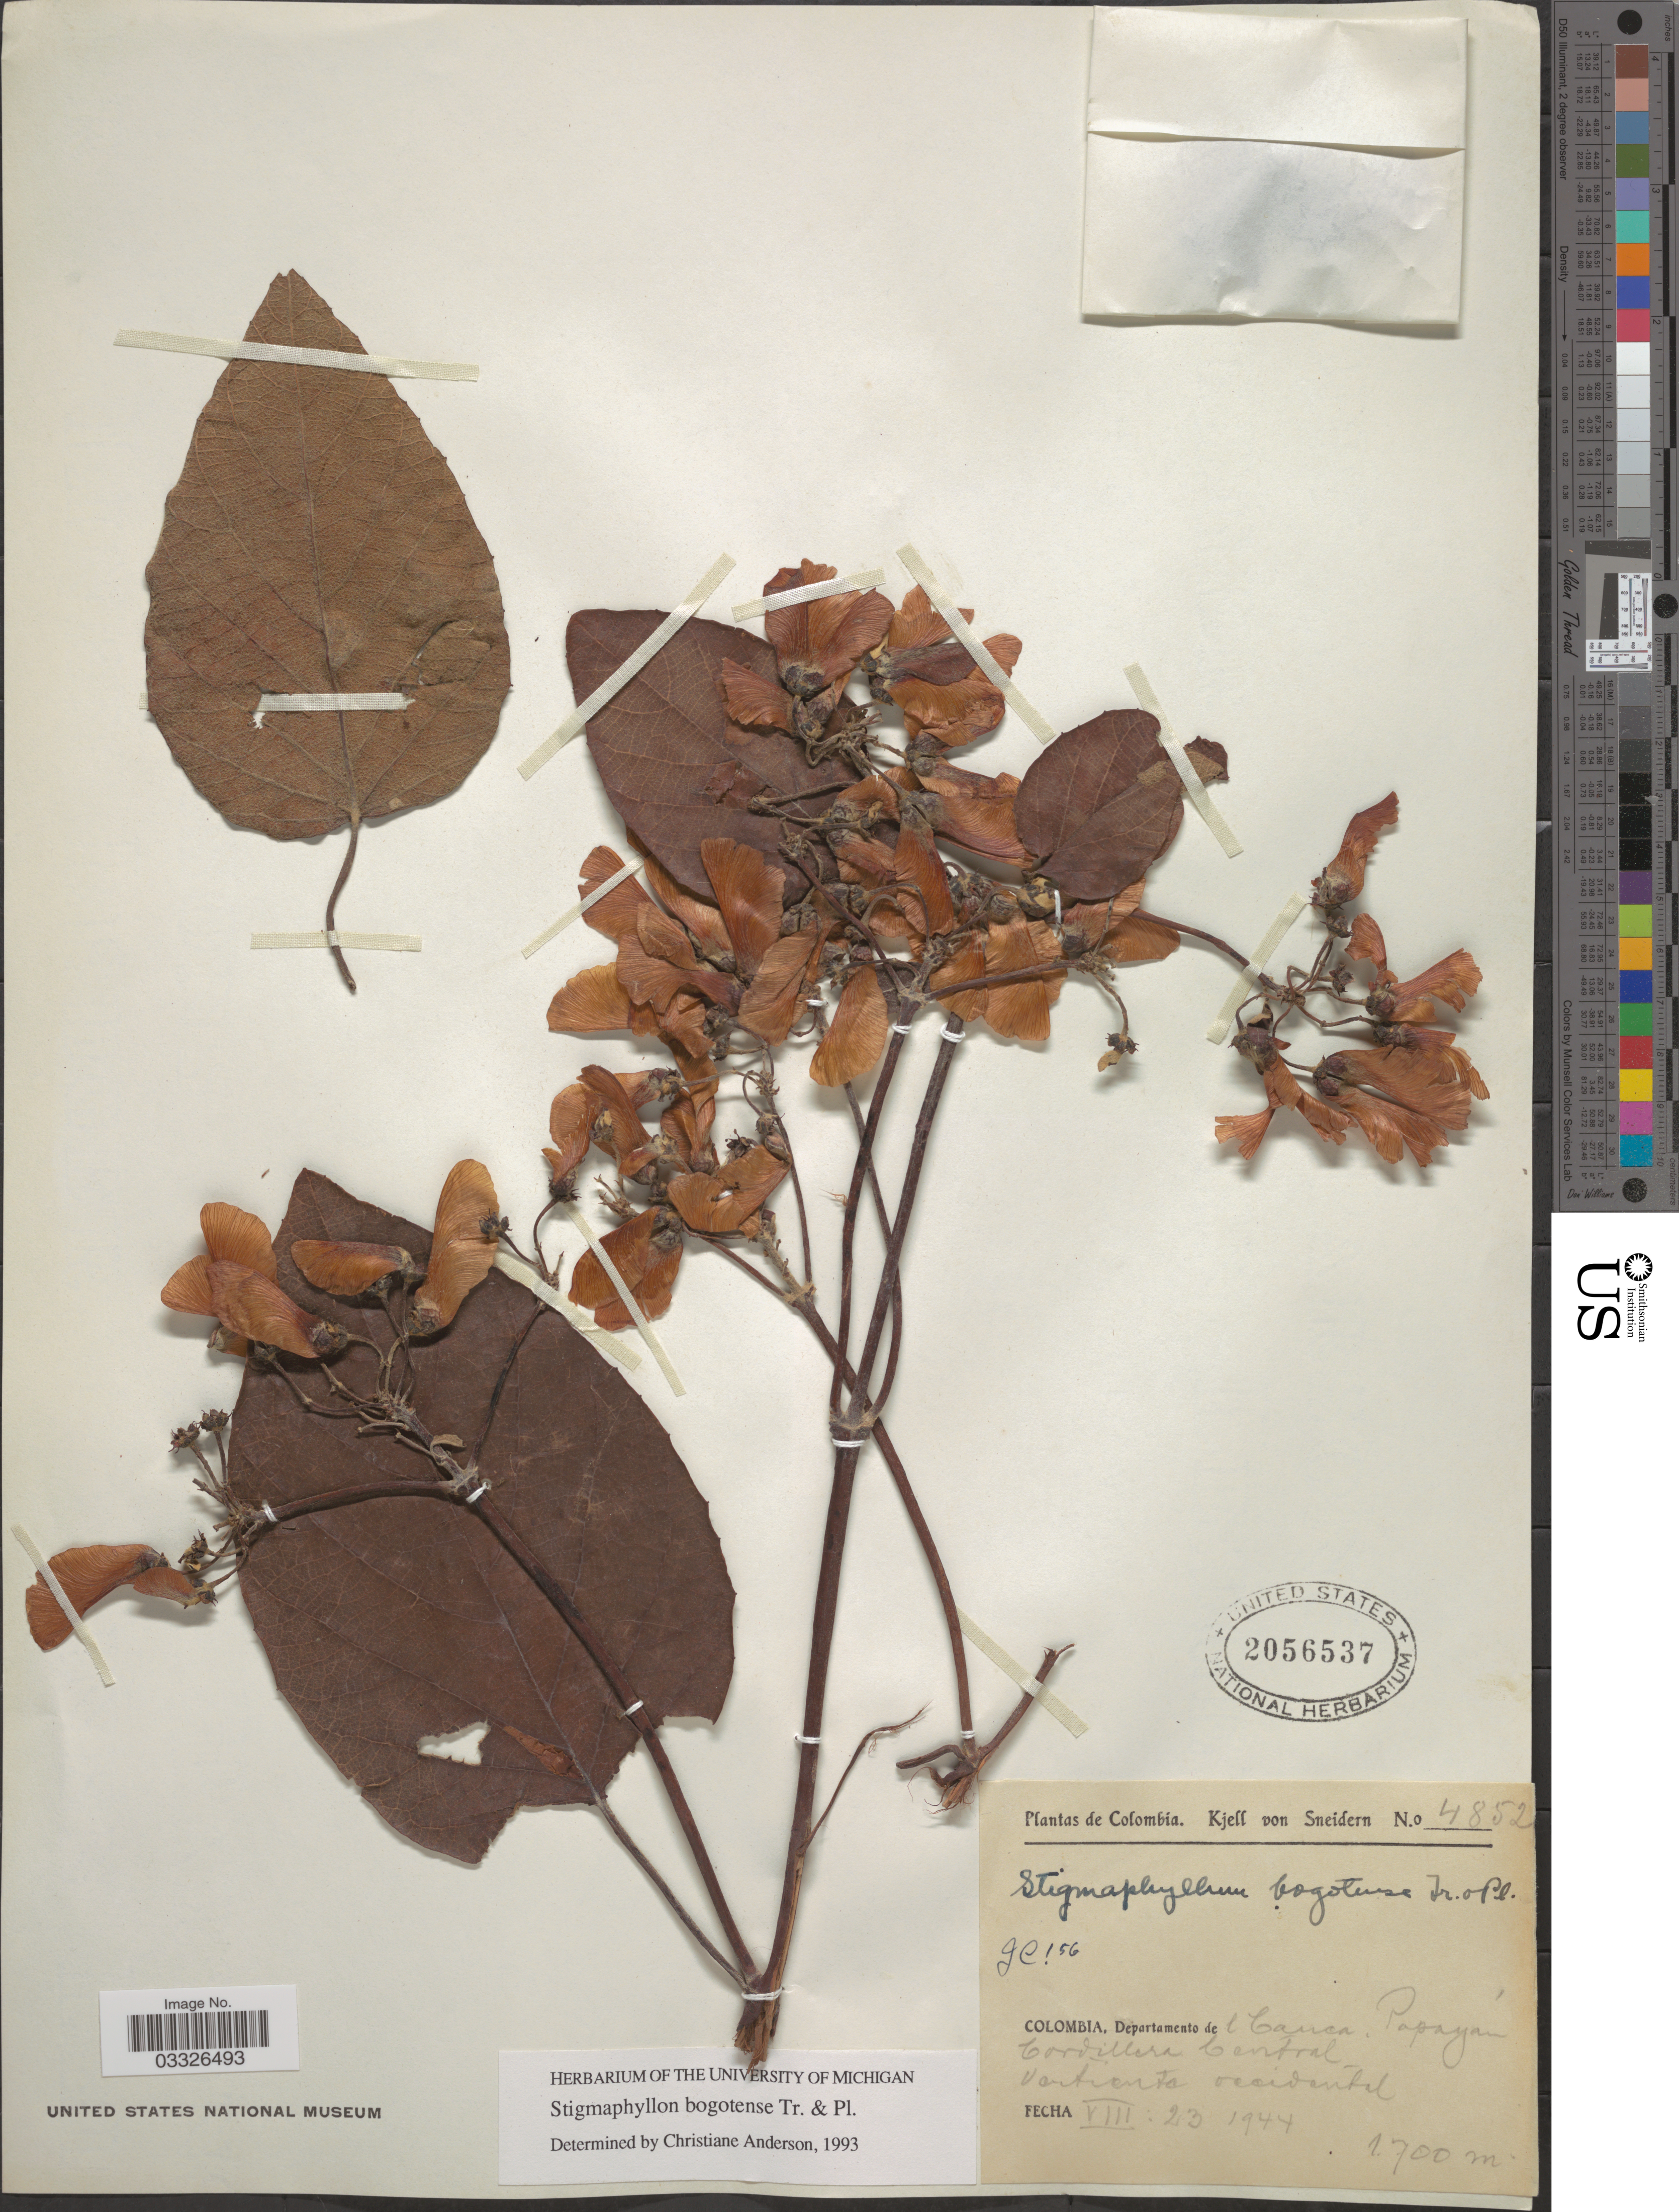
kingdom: Plantae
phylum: Tracheophyta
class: Magnoliopsida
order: Malpighiales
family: Malpighiaceae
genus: Stigmaphyllon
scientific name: Stigmaphyllon bogotense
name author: Triana & Planch.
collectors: K. von Sneidern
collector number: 4852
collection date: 1944-08-23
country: Colombia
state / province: Cauca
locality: Departamento del Cauca. Popayán. Cordillera Central. Vertiente occidental.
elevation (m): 1700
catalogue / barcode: US 2056537